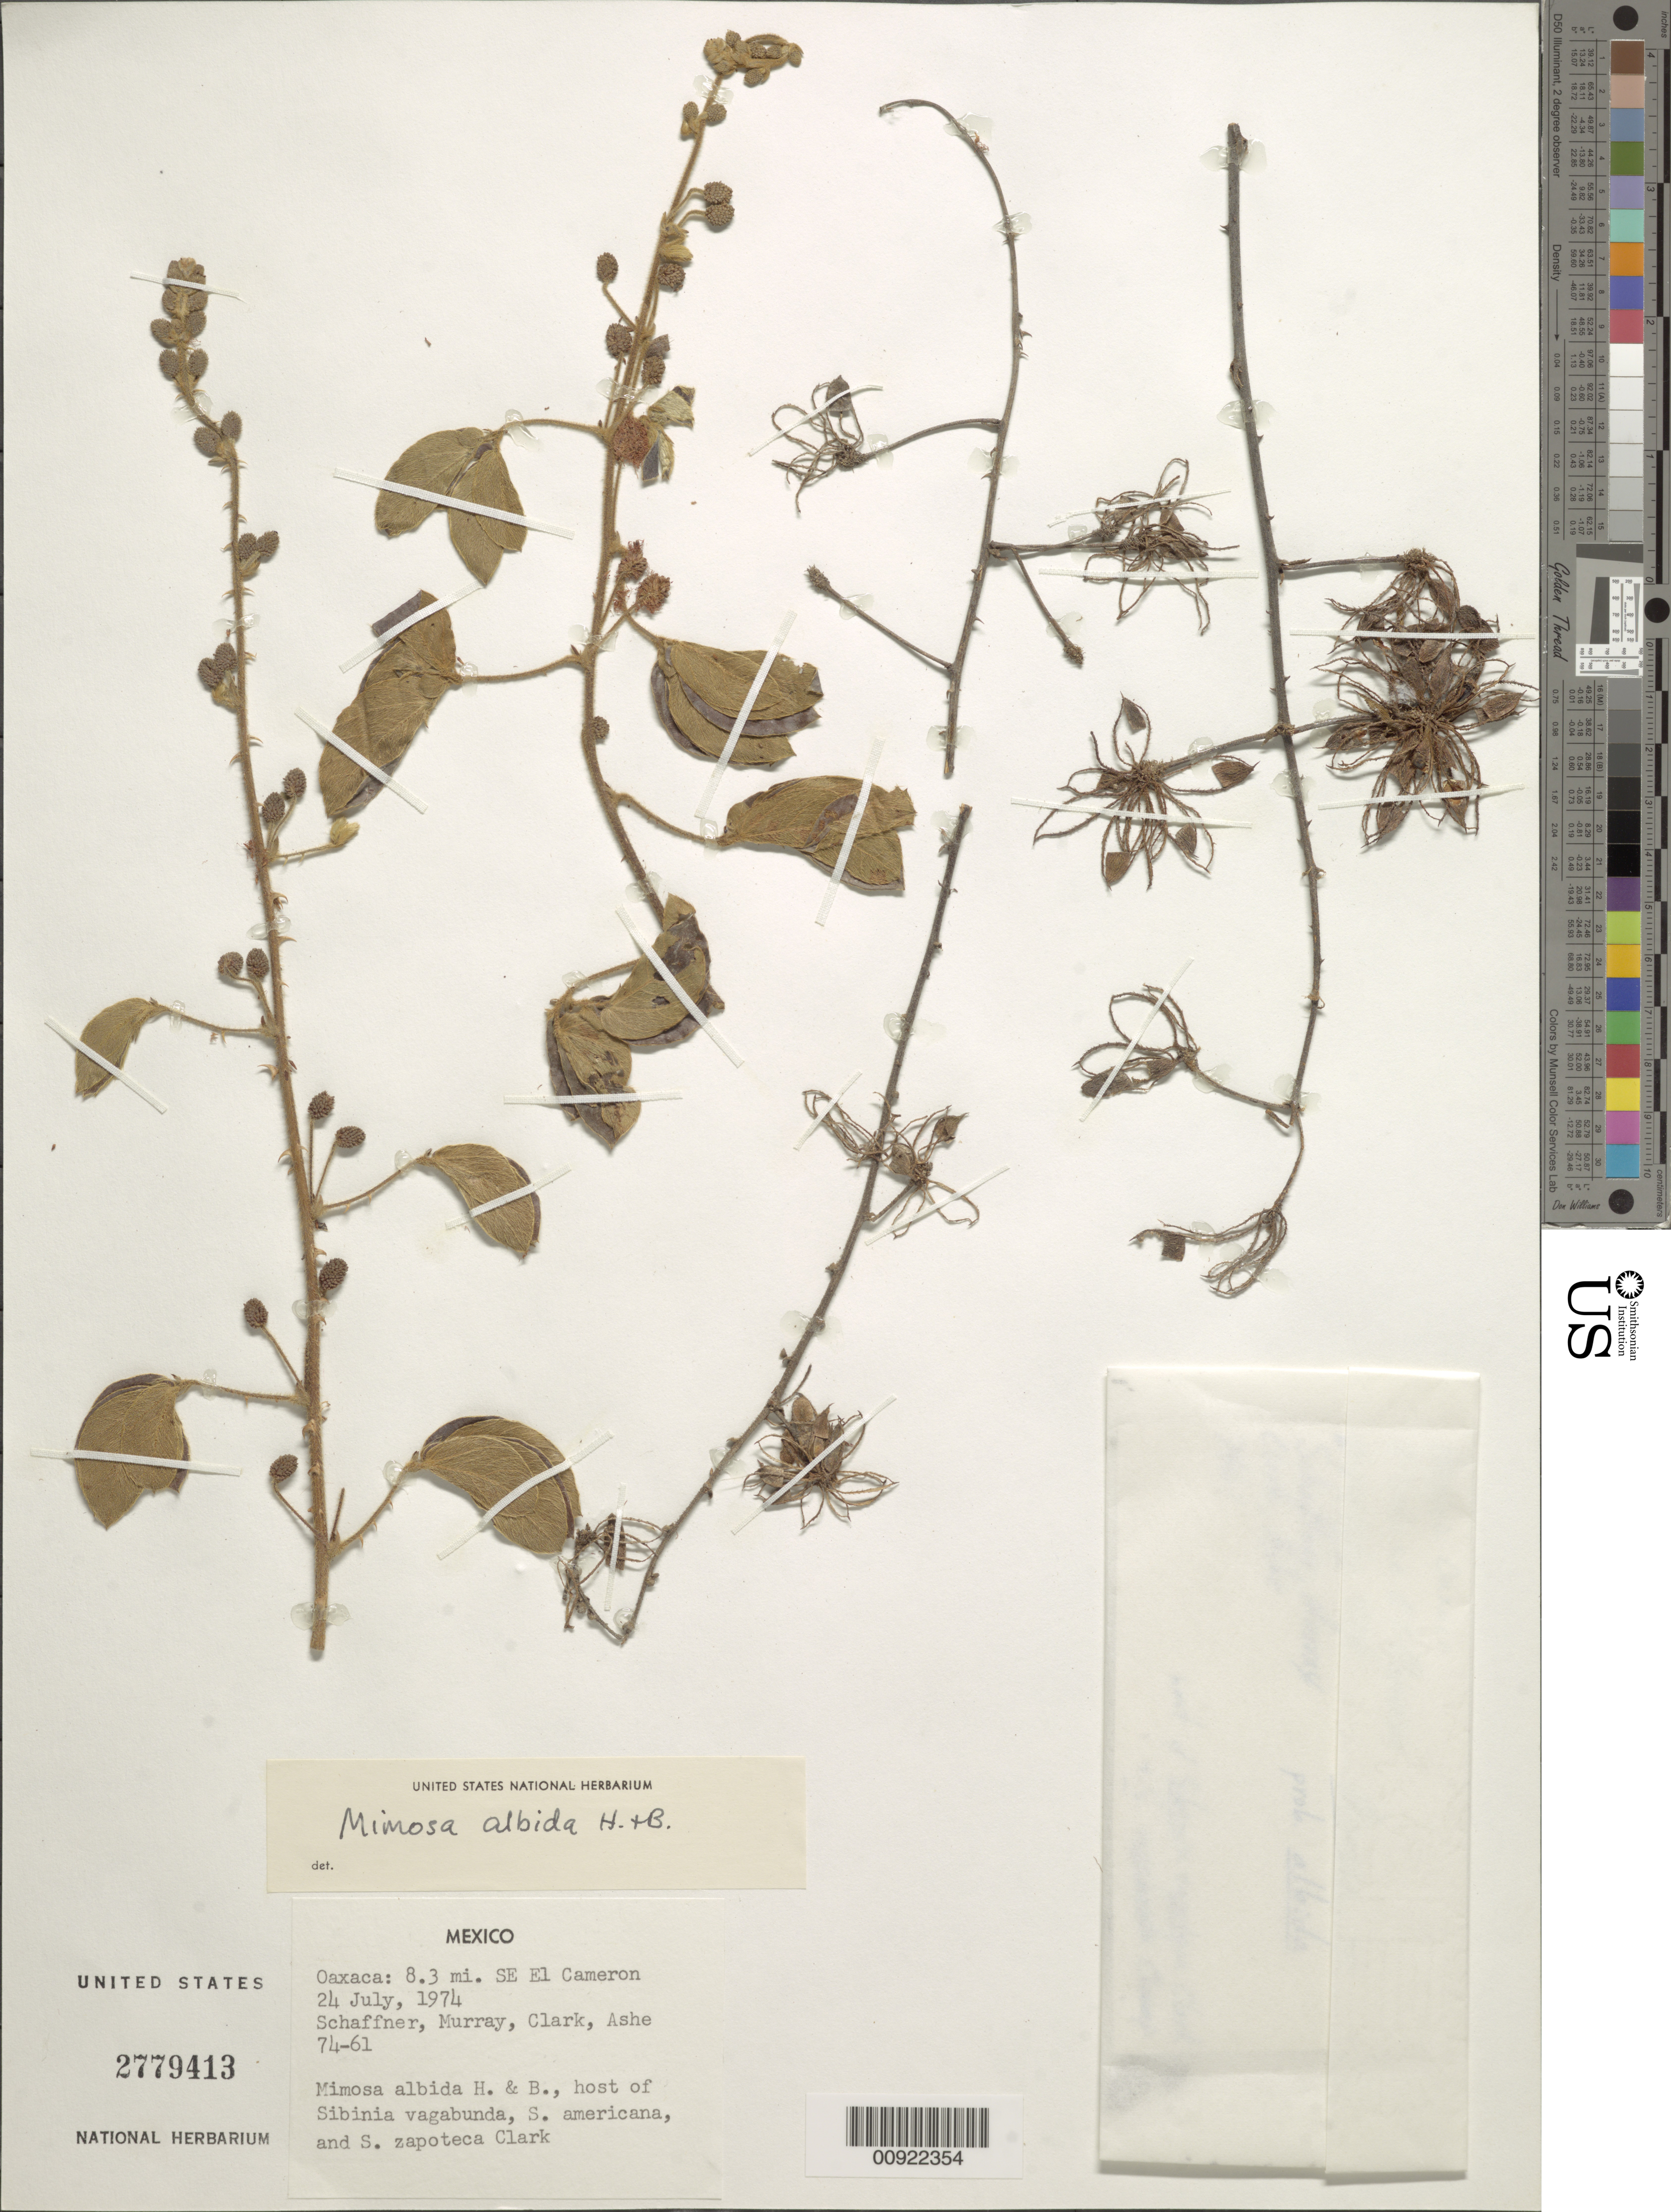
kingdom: Plantae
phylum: Tracheophyta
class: Magnoliopsida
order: Fabales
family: Fabaceae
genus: Mimosa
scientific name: Mimosa albida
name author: Humb. & Bonpl. ex Willd.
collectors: -. Schaffner, Murray, --, -- Clark & -- Ashe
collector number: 74-61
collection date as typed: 24 Jul 1974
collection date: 1974-07-24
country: Mexico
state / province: Oaxaca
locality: Oaxaca: 8.3 mi. SE El Cameron.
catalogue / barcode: US 2779413